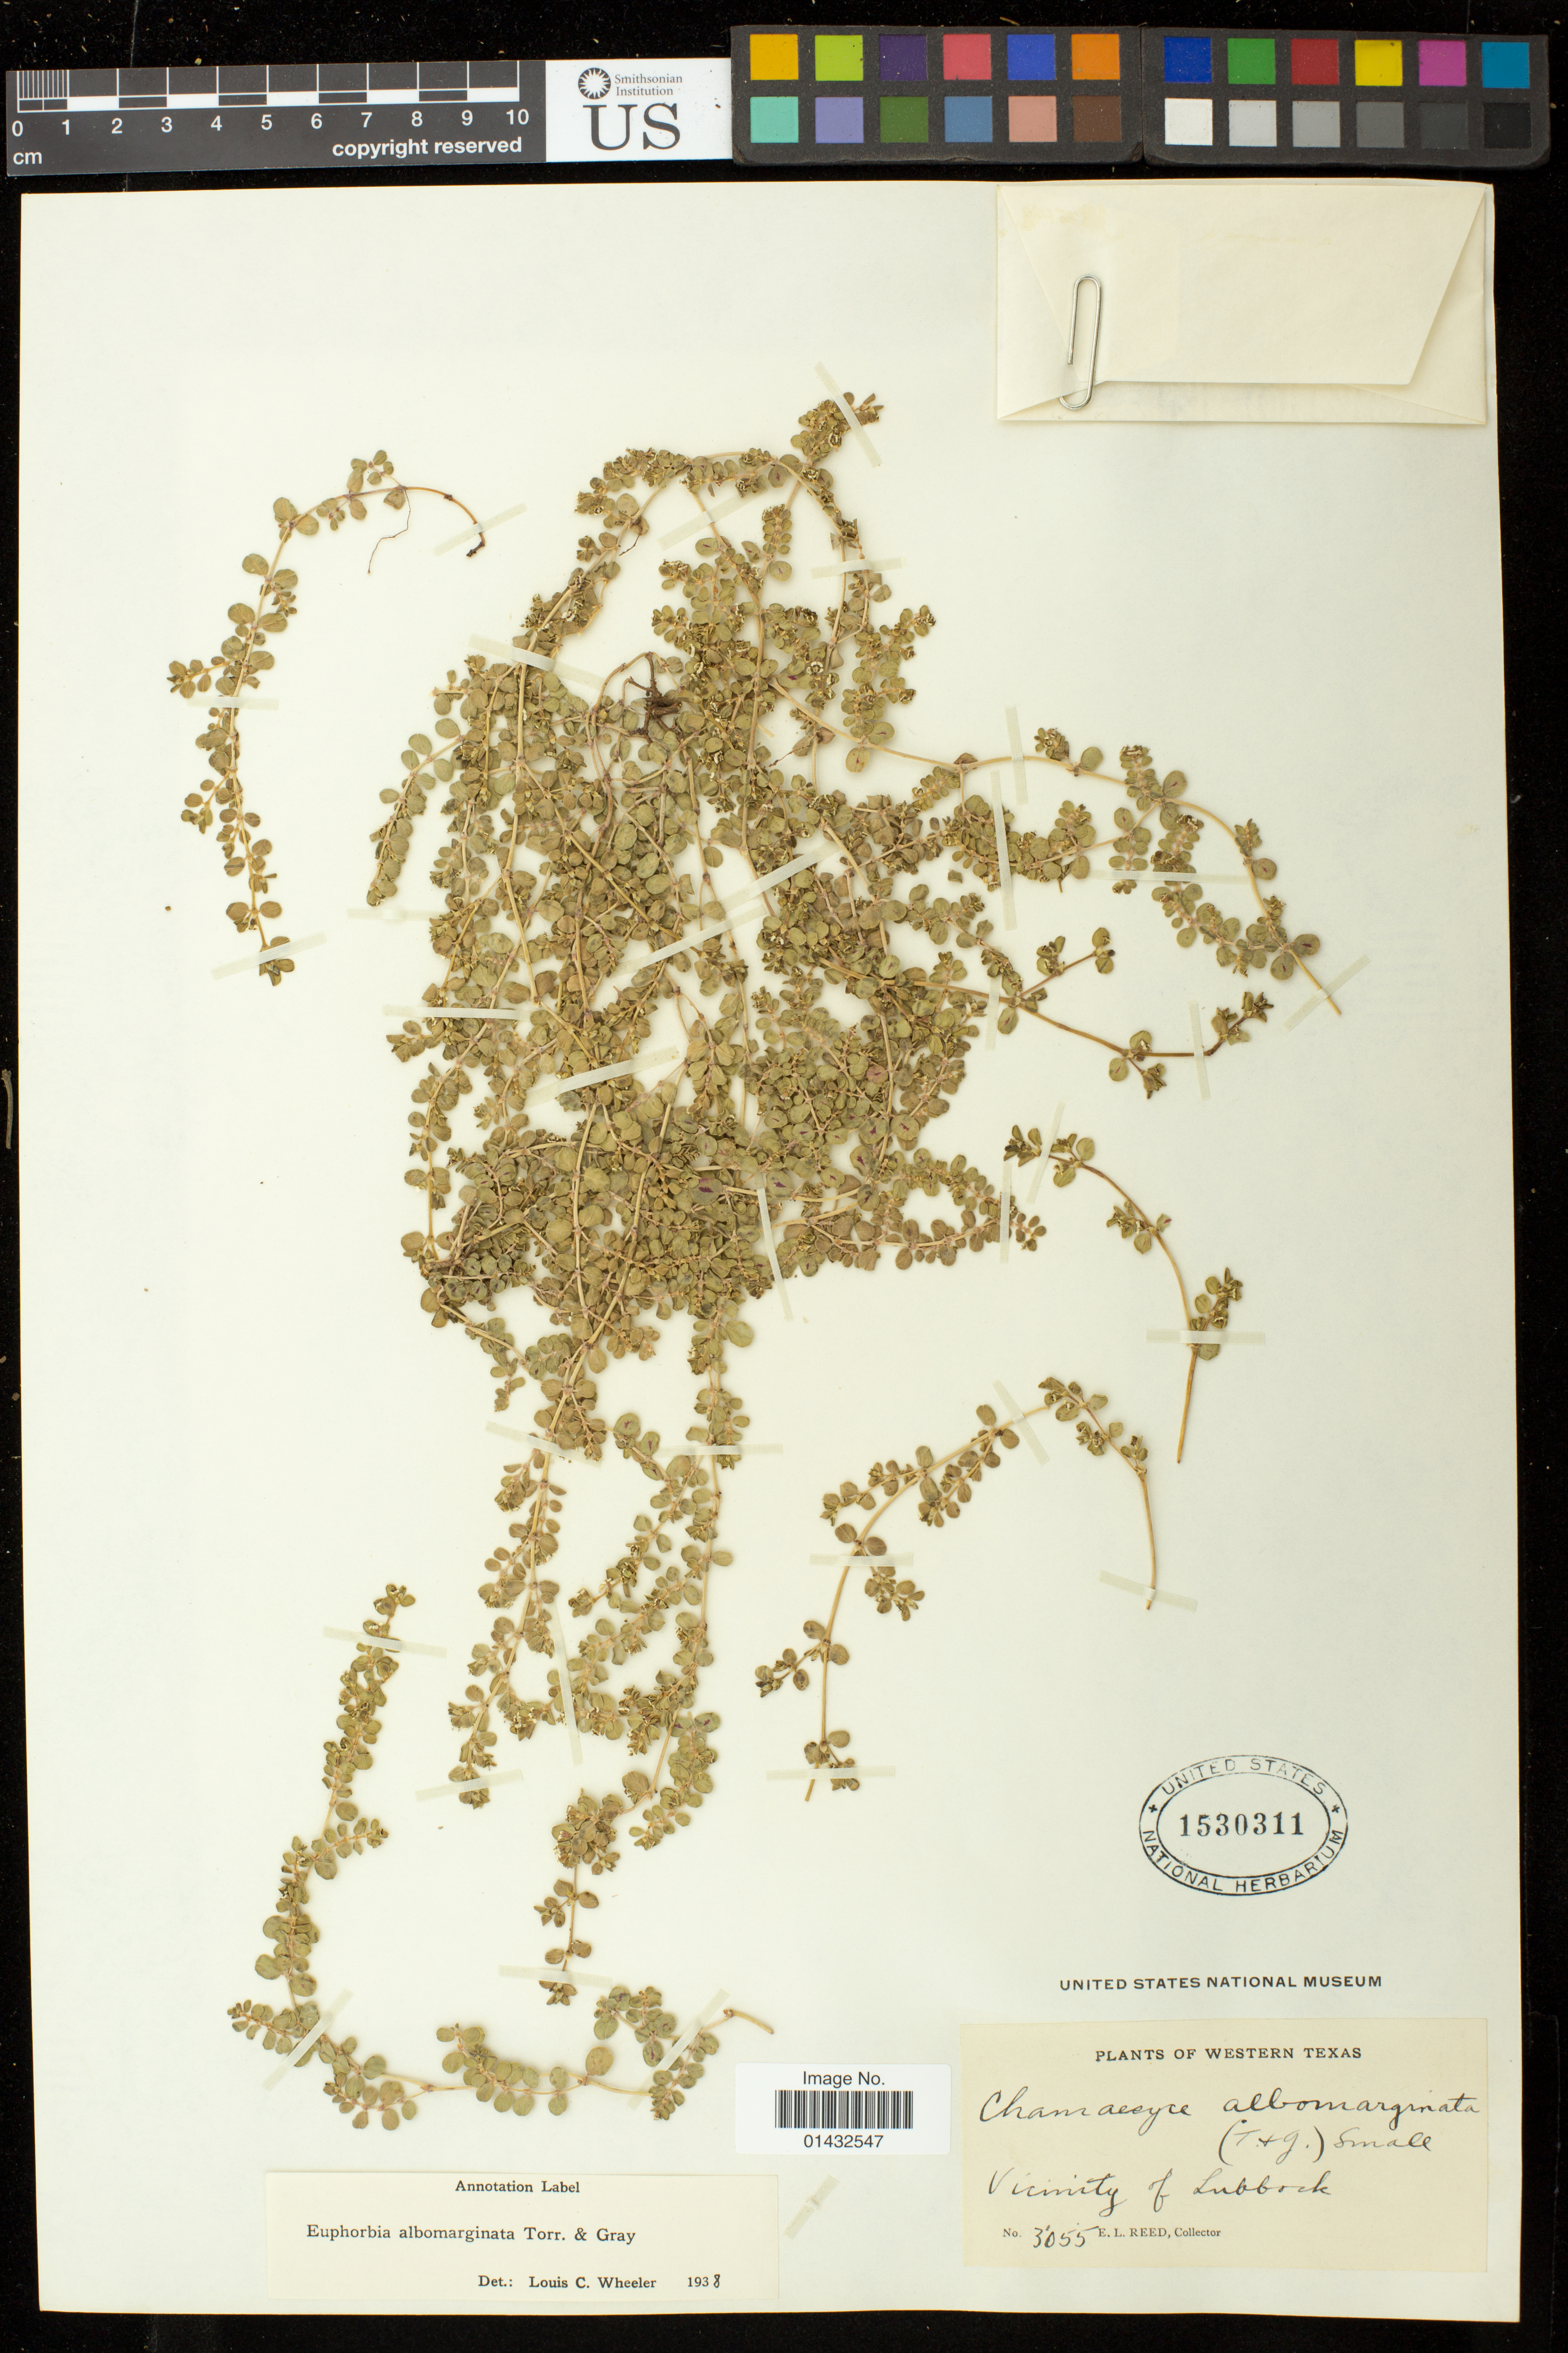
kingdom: Plantae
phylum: Tracheophyta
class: Magnoliopsida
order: Malpighiales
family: Euphorbiaceae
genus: Euphorbia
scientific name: Euphorbia albomarginata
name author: Torr. & A. Gray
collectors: E. Reed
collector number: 3055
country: United States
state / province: Texas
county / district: Lubbock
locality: Vicinity of Lubbock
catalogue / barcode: US 1530311